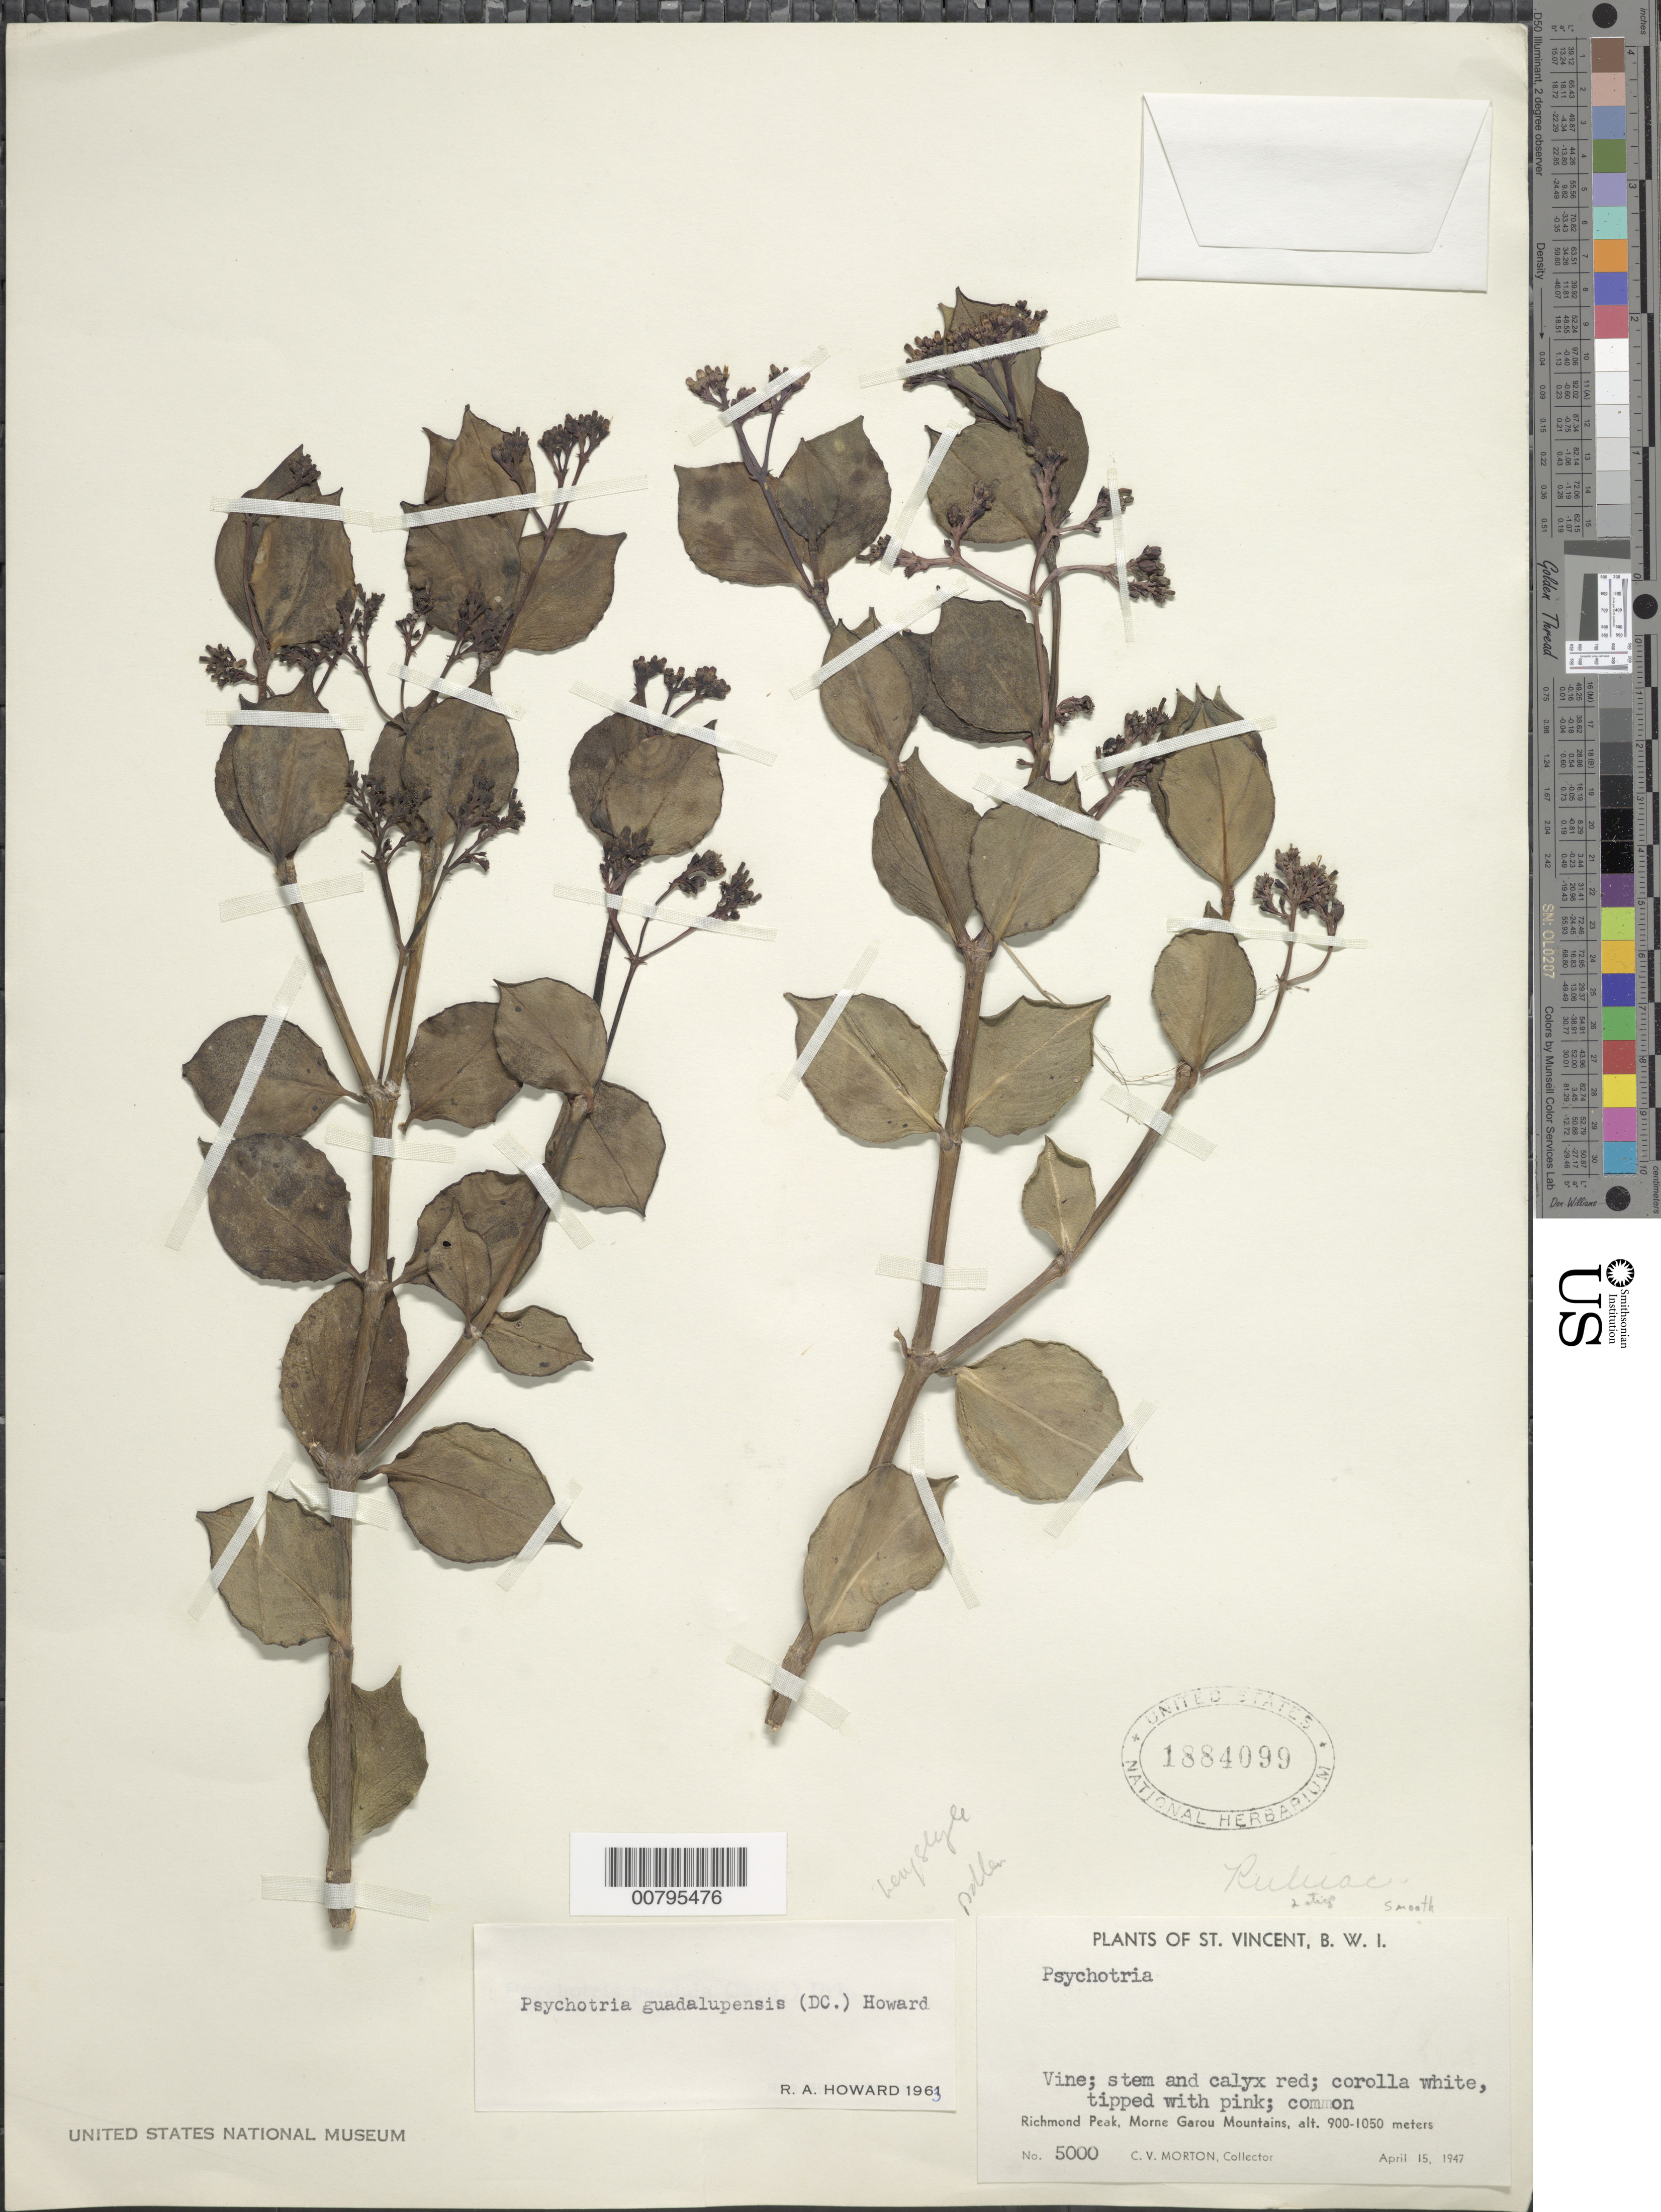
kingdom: Plantae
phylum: Tracheophyta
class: Magnoliopsida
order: Gentianales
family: Rubiaceae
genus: Notopleura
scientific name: Notopleura guadalupensis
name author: (DC.) C.M. Taylor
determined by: Howard, R. A.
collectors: C. V. Morton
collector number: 5000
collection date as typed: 15 Apr 1947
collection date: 1947-04-15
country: St. Vincent - Grenadines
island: St. Vincent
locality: Richmond Peak, Morne Garou Mountains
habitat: Montane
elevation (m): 900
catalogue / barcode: US 1884099